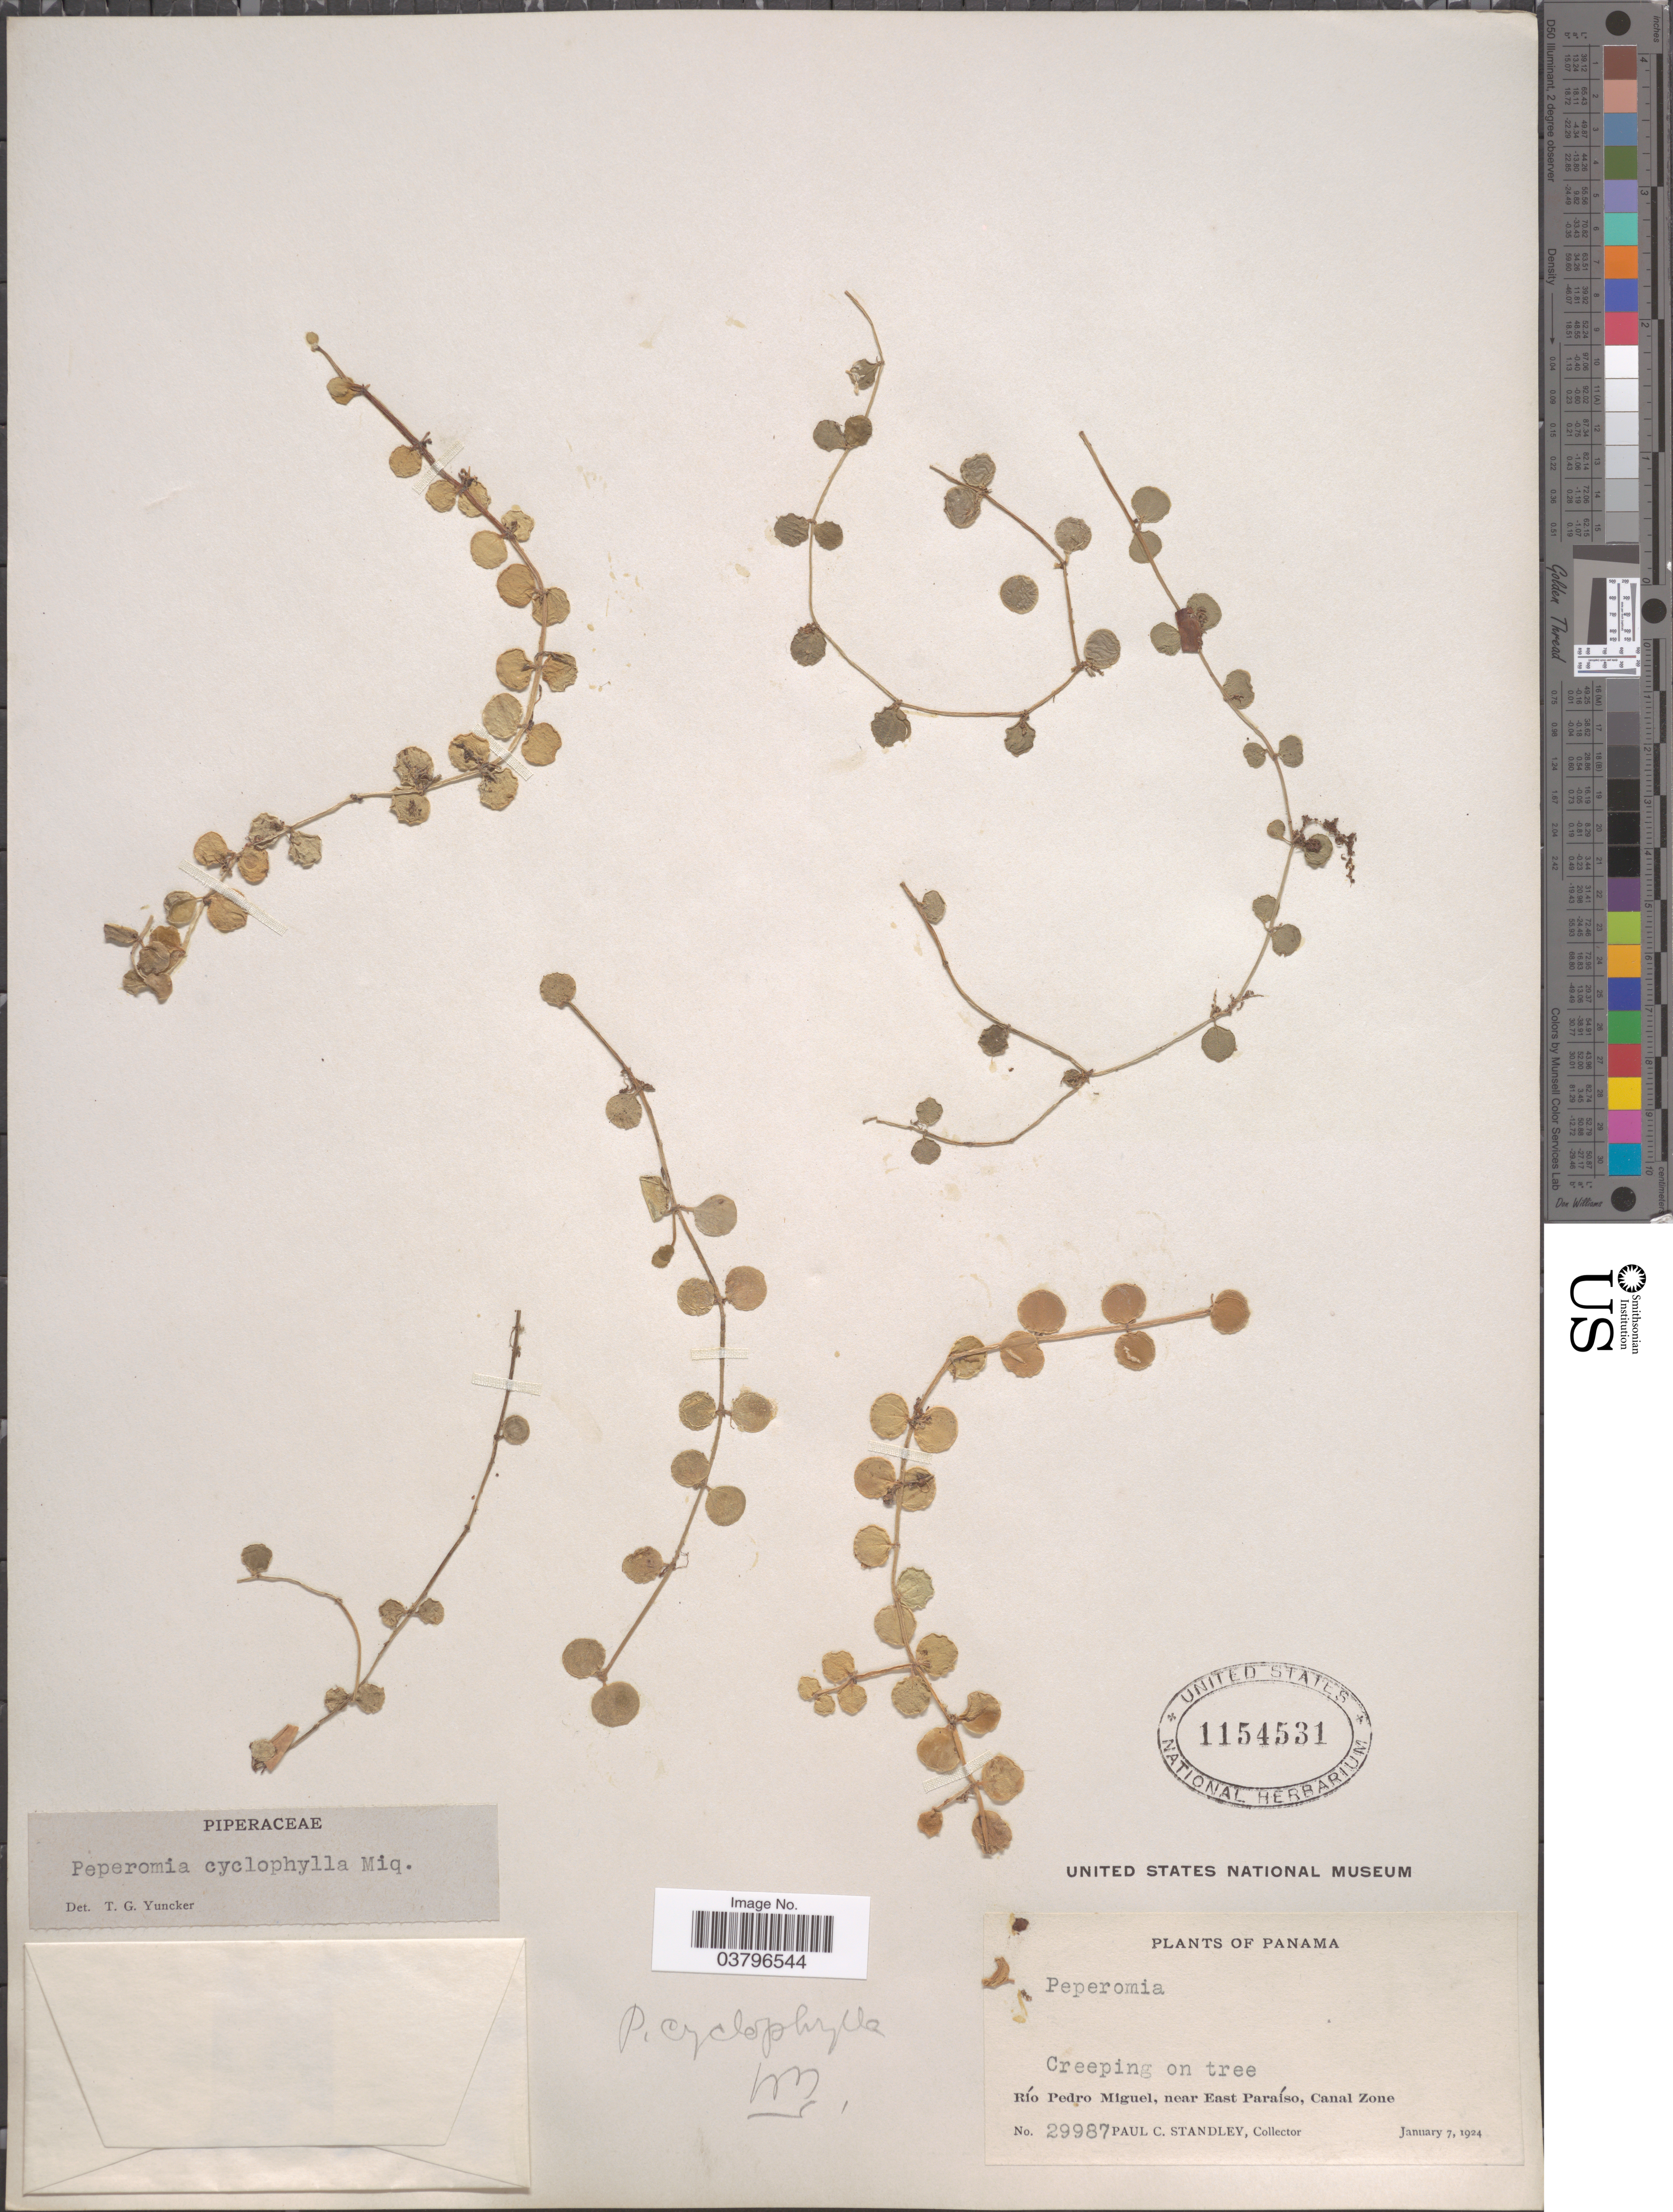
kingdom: Plantae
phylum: Tracheophyta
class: Magnoliopsida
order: Piperales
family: Piperaceae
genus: Peperomia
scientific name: Peperomia cyclophylla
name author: Miq.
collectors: P. C. Standley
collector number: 29987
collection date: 1924-01-07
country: Panama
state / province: Colón / Panamá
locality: Río Pedro Miguel, near East Paraíso, Canal Zone.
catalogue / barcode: US 1154531